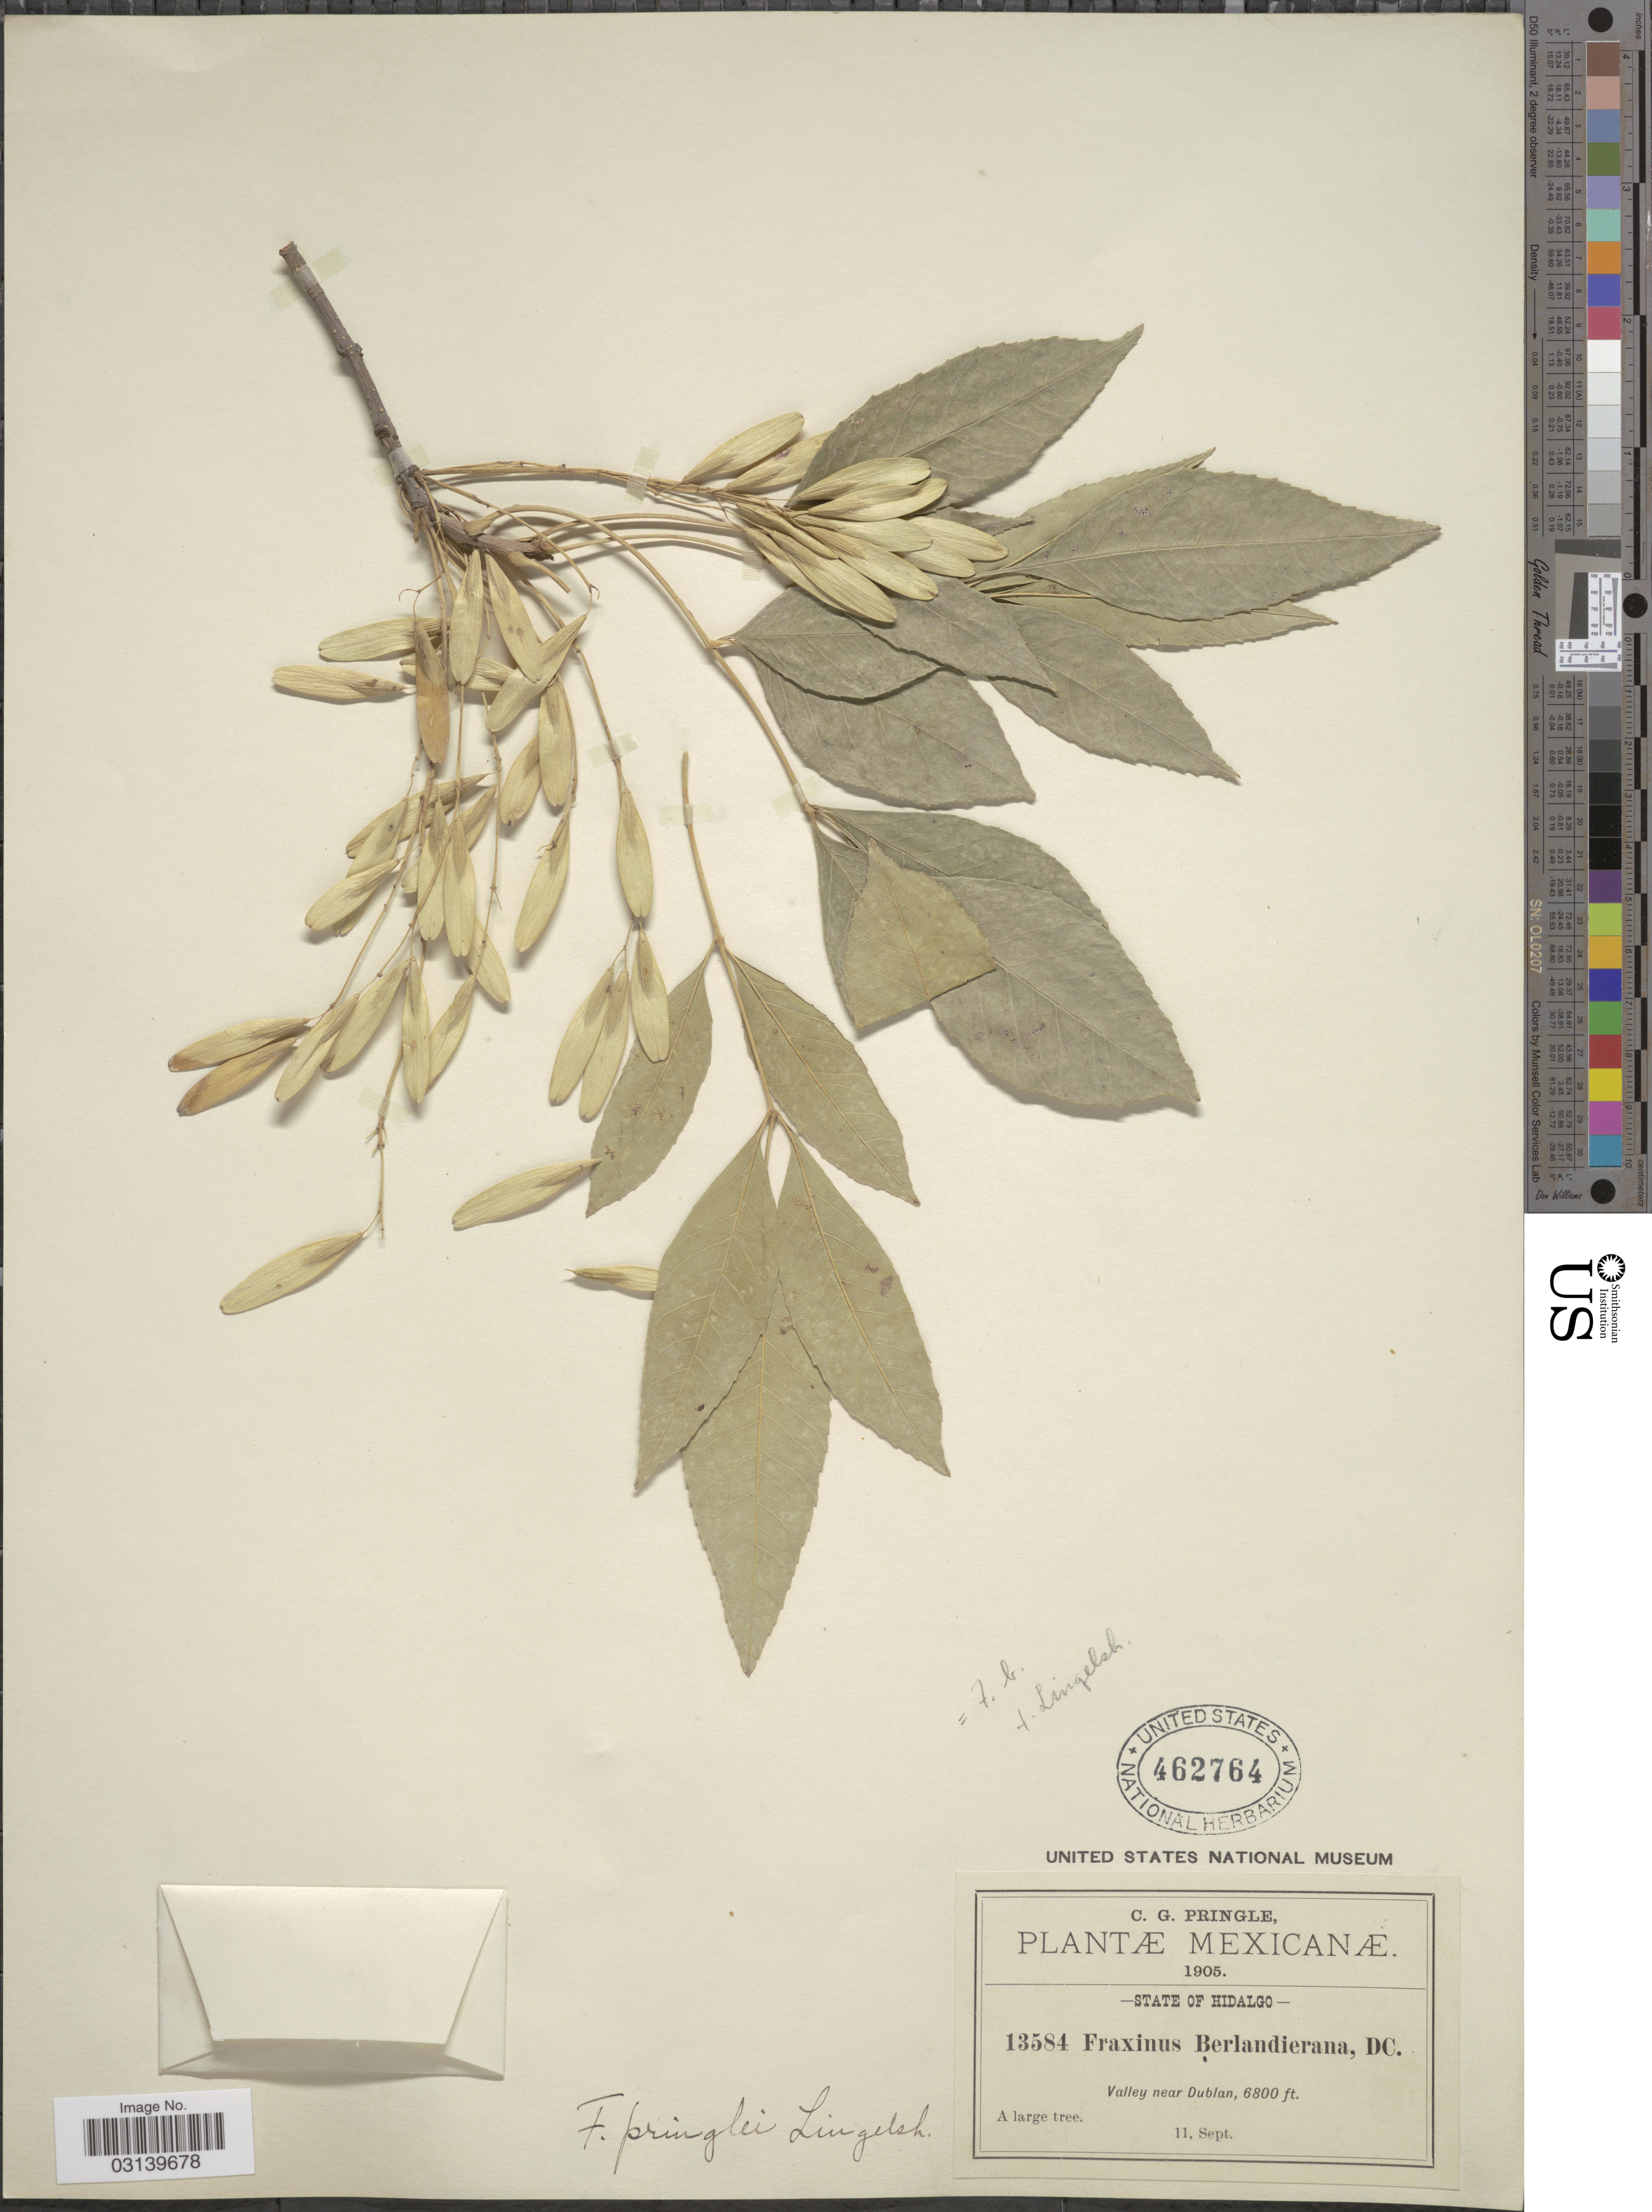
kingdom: Plantae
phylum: Tracheophyta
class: Magnoliopsida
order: Lamiales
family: Oleaceae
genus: Fraxinus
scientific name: Fraxinus pringlei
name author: Lingelsh.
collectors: C. G. Pringle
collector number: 13584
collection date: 1905-09-11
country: Mexico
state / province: Hidalgo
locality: Valley near Dublan.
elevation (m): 2073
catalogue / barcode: US 462764